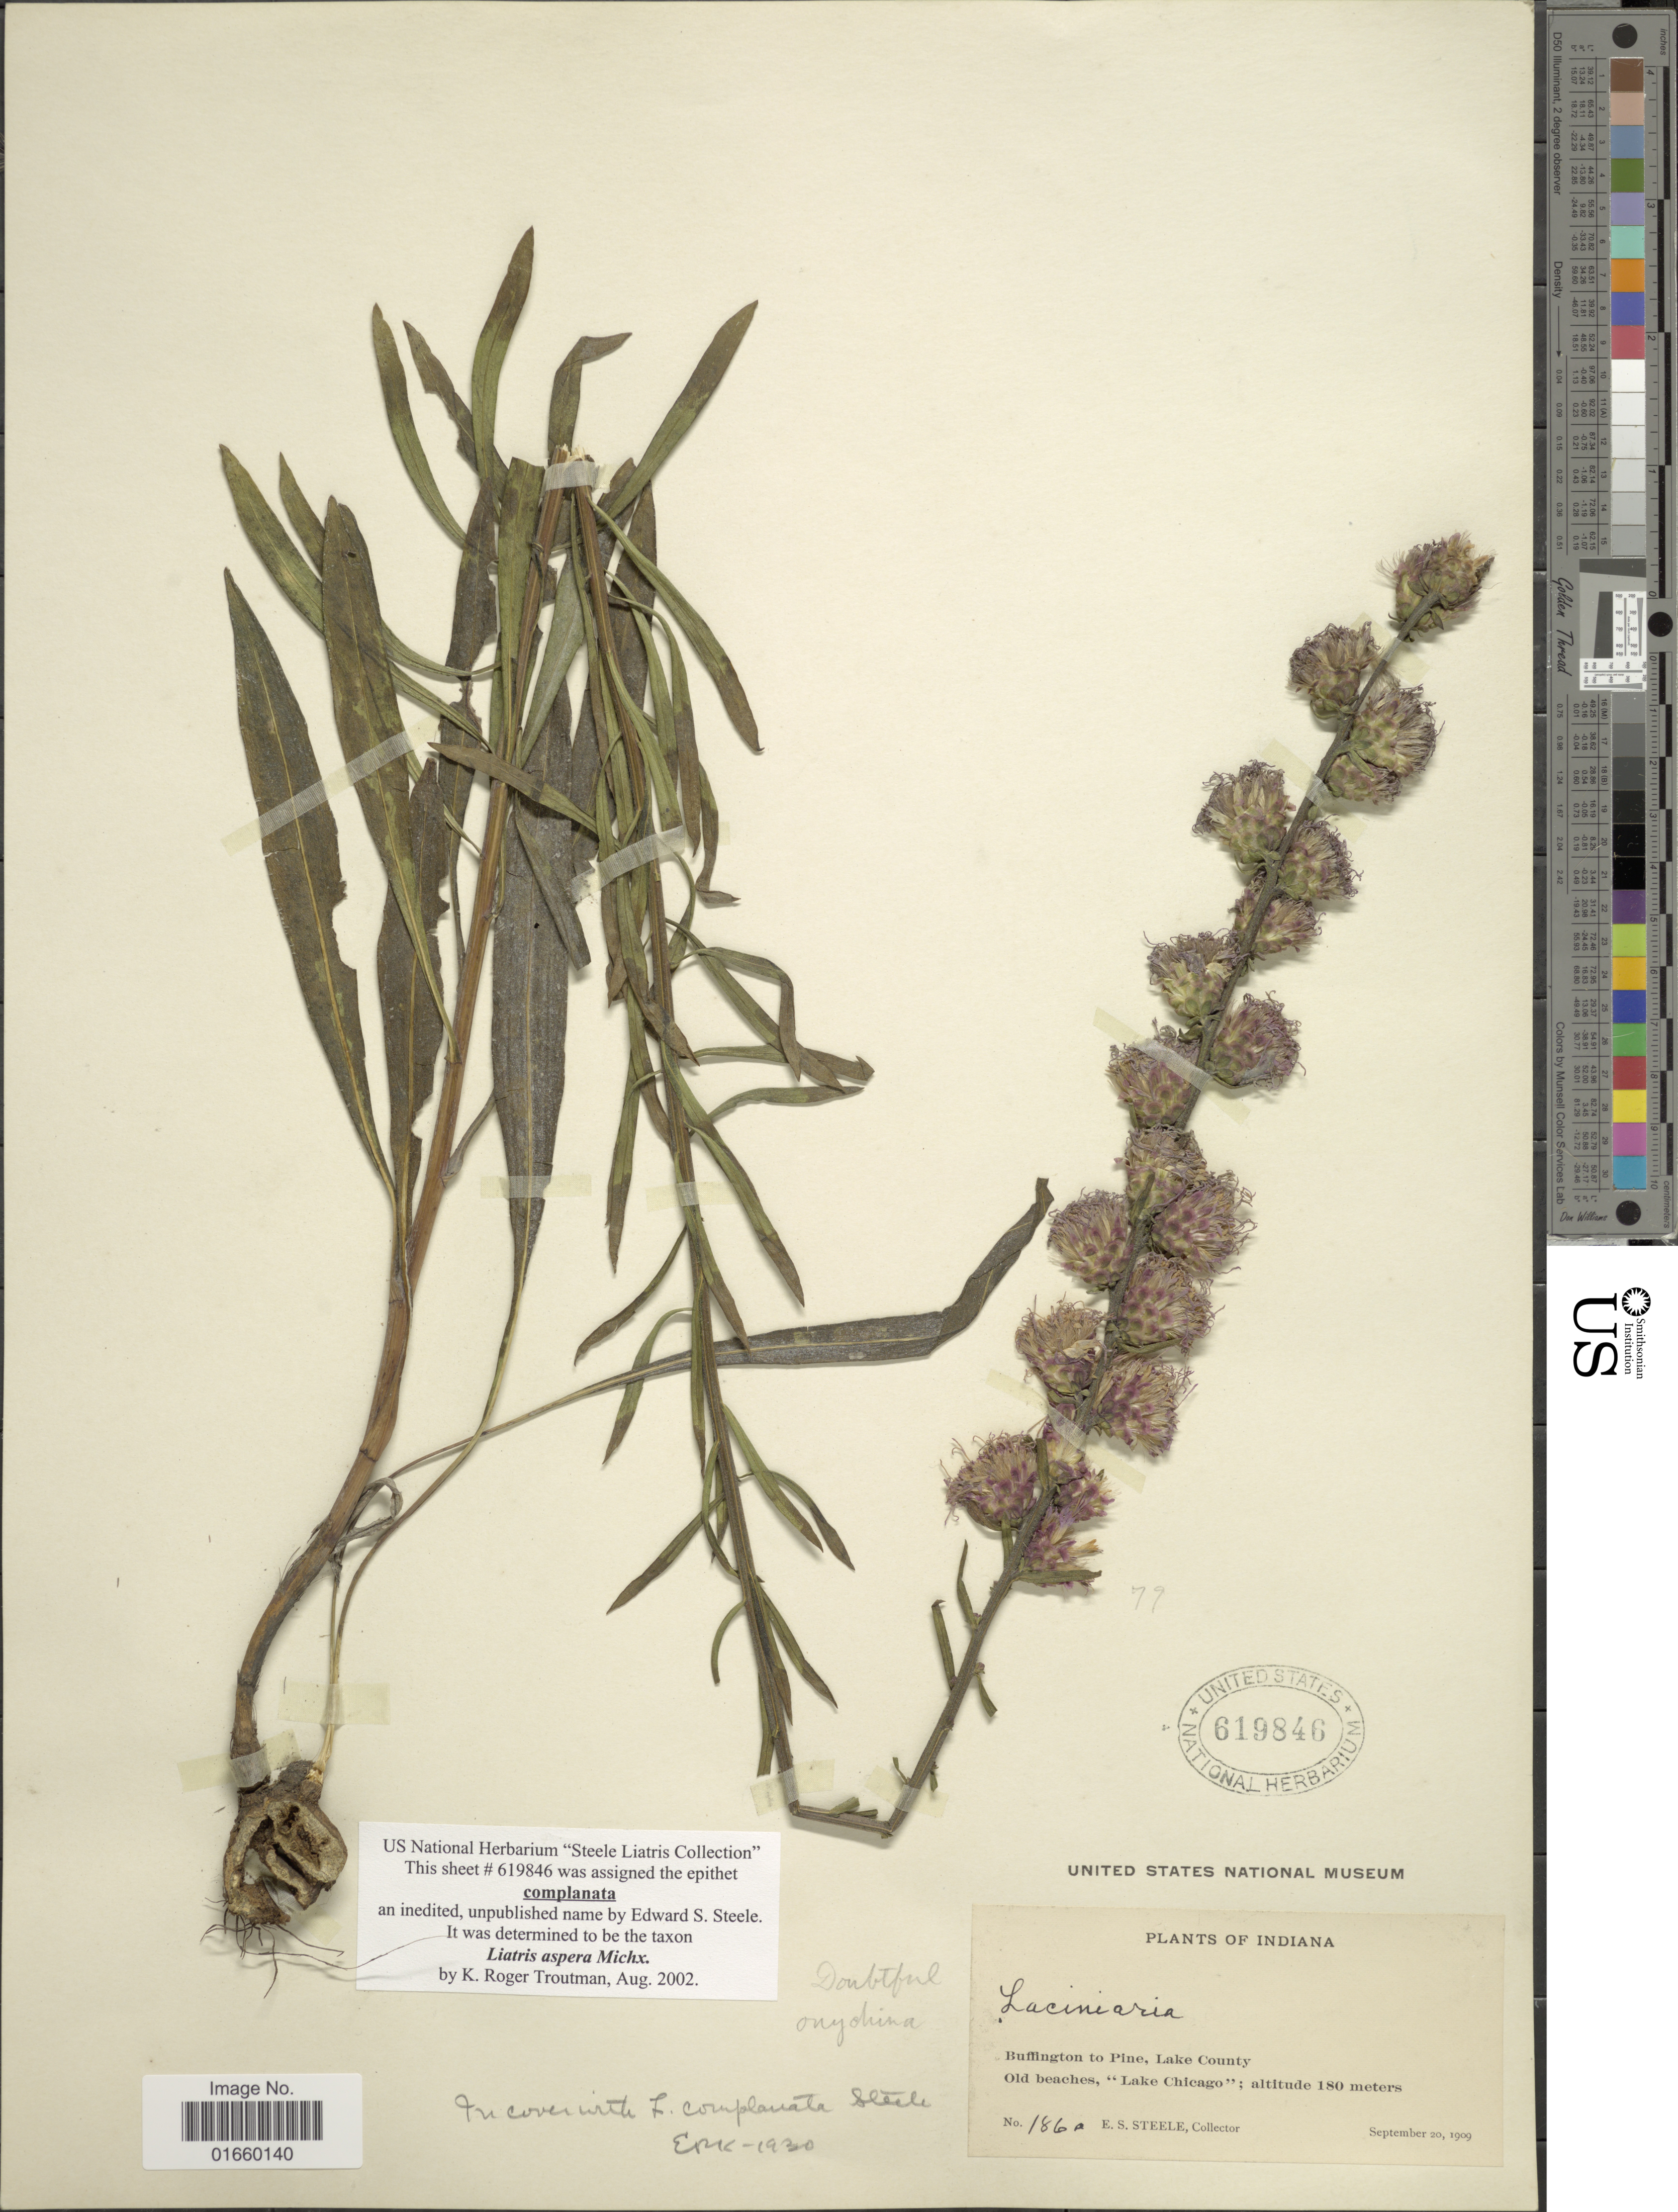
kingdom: Plantae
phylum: Tracheophyta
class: Magnoliopsida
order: Asterales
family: Asteraceae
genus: Liatris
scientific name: Liatris aspera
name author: Michx.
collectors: E. Steele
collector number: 186a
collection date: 1909-09-20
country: United States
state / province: Indiana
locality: Buffington to Pine, Lake County, Old beaches, "Lake Chicago"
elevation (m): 180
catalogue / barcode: US 619846